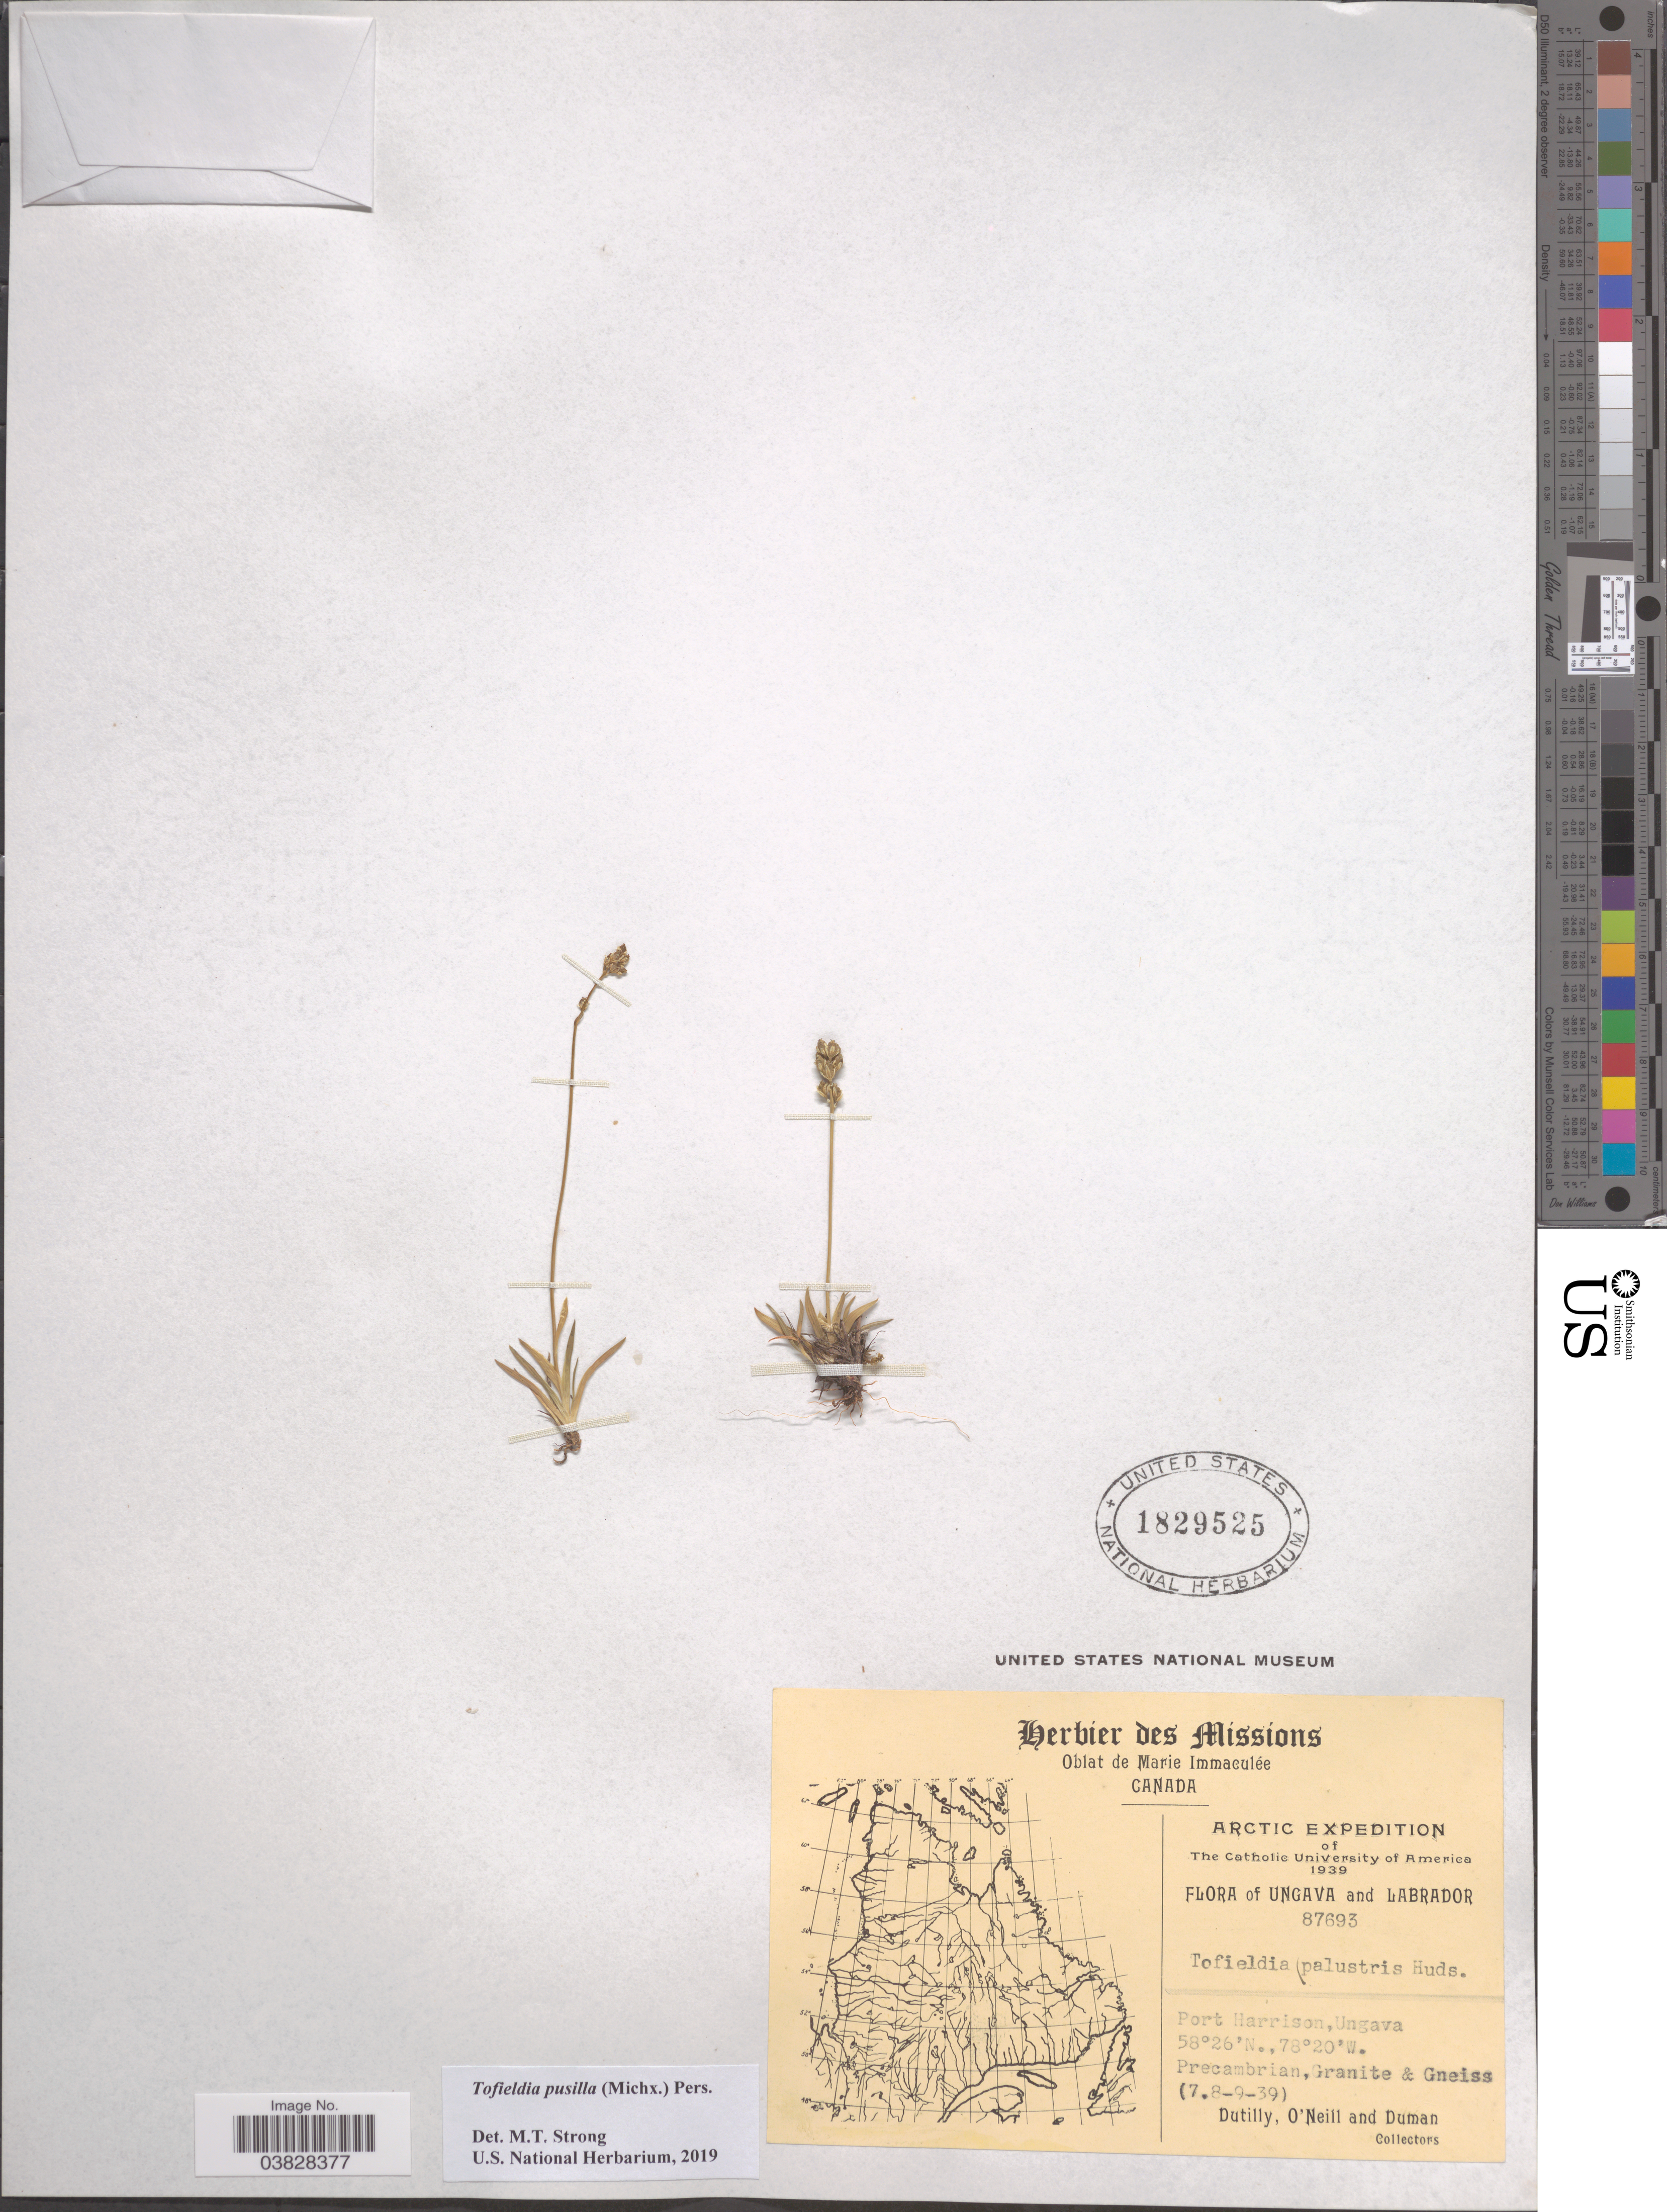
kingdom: Plantae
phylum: Tracheophyta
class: Liliopsida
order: Alismatales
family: Tofieldiaceae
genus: Tofieldia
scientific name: Tofieldia pusilla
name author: (Michx.) Pers.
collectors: -. Dutilly, -. O'Neill & -. Duman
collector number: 87693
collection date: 1939-09-07/1939-09-08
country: Canada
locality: Port Harrison, Ungava.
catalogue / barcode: US 1829525